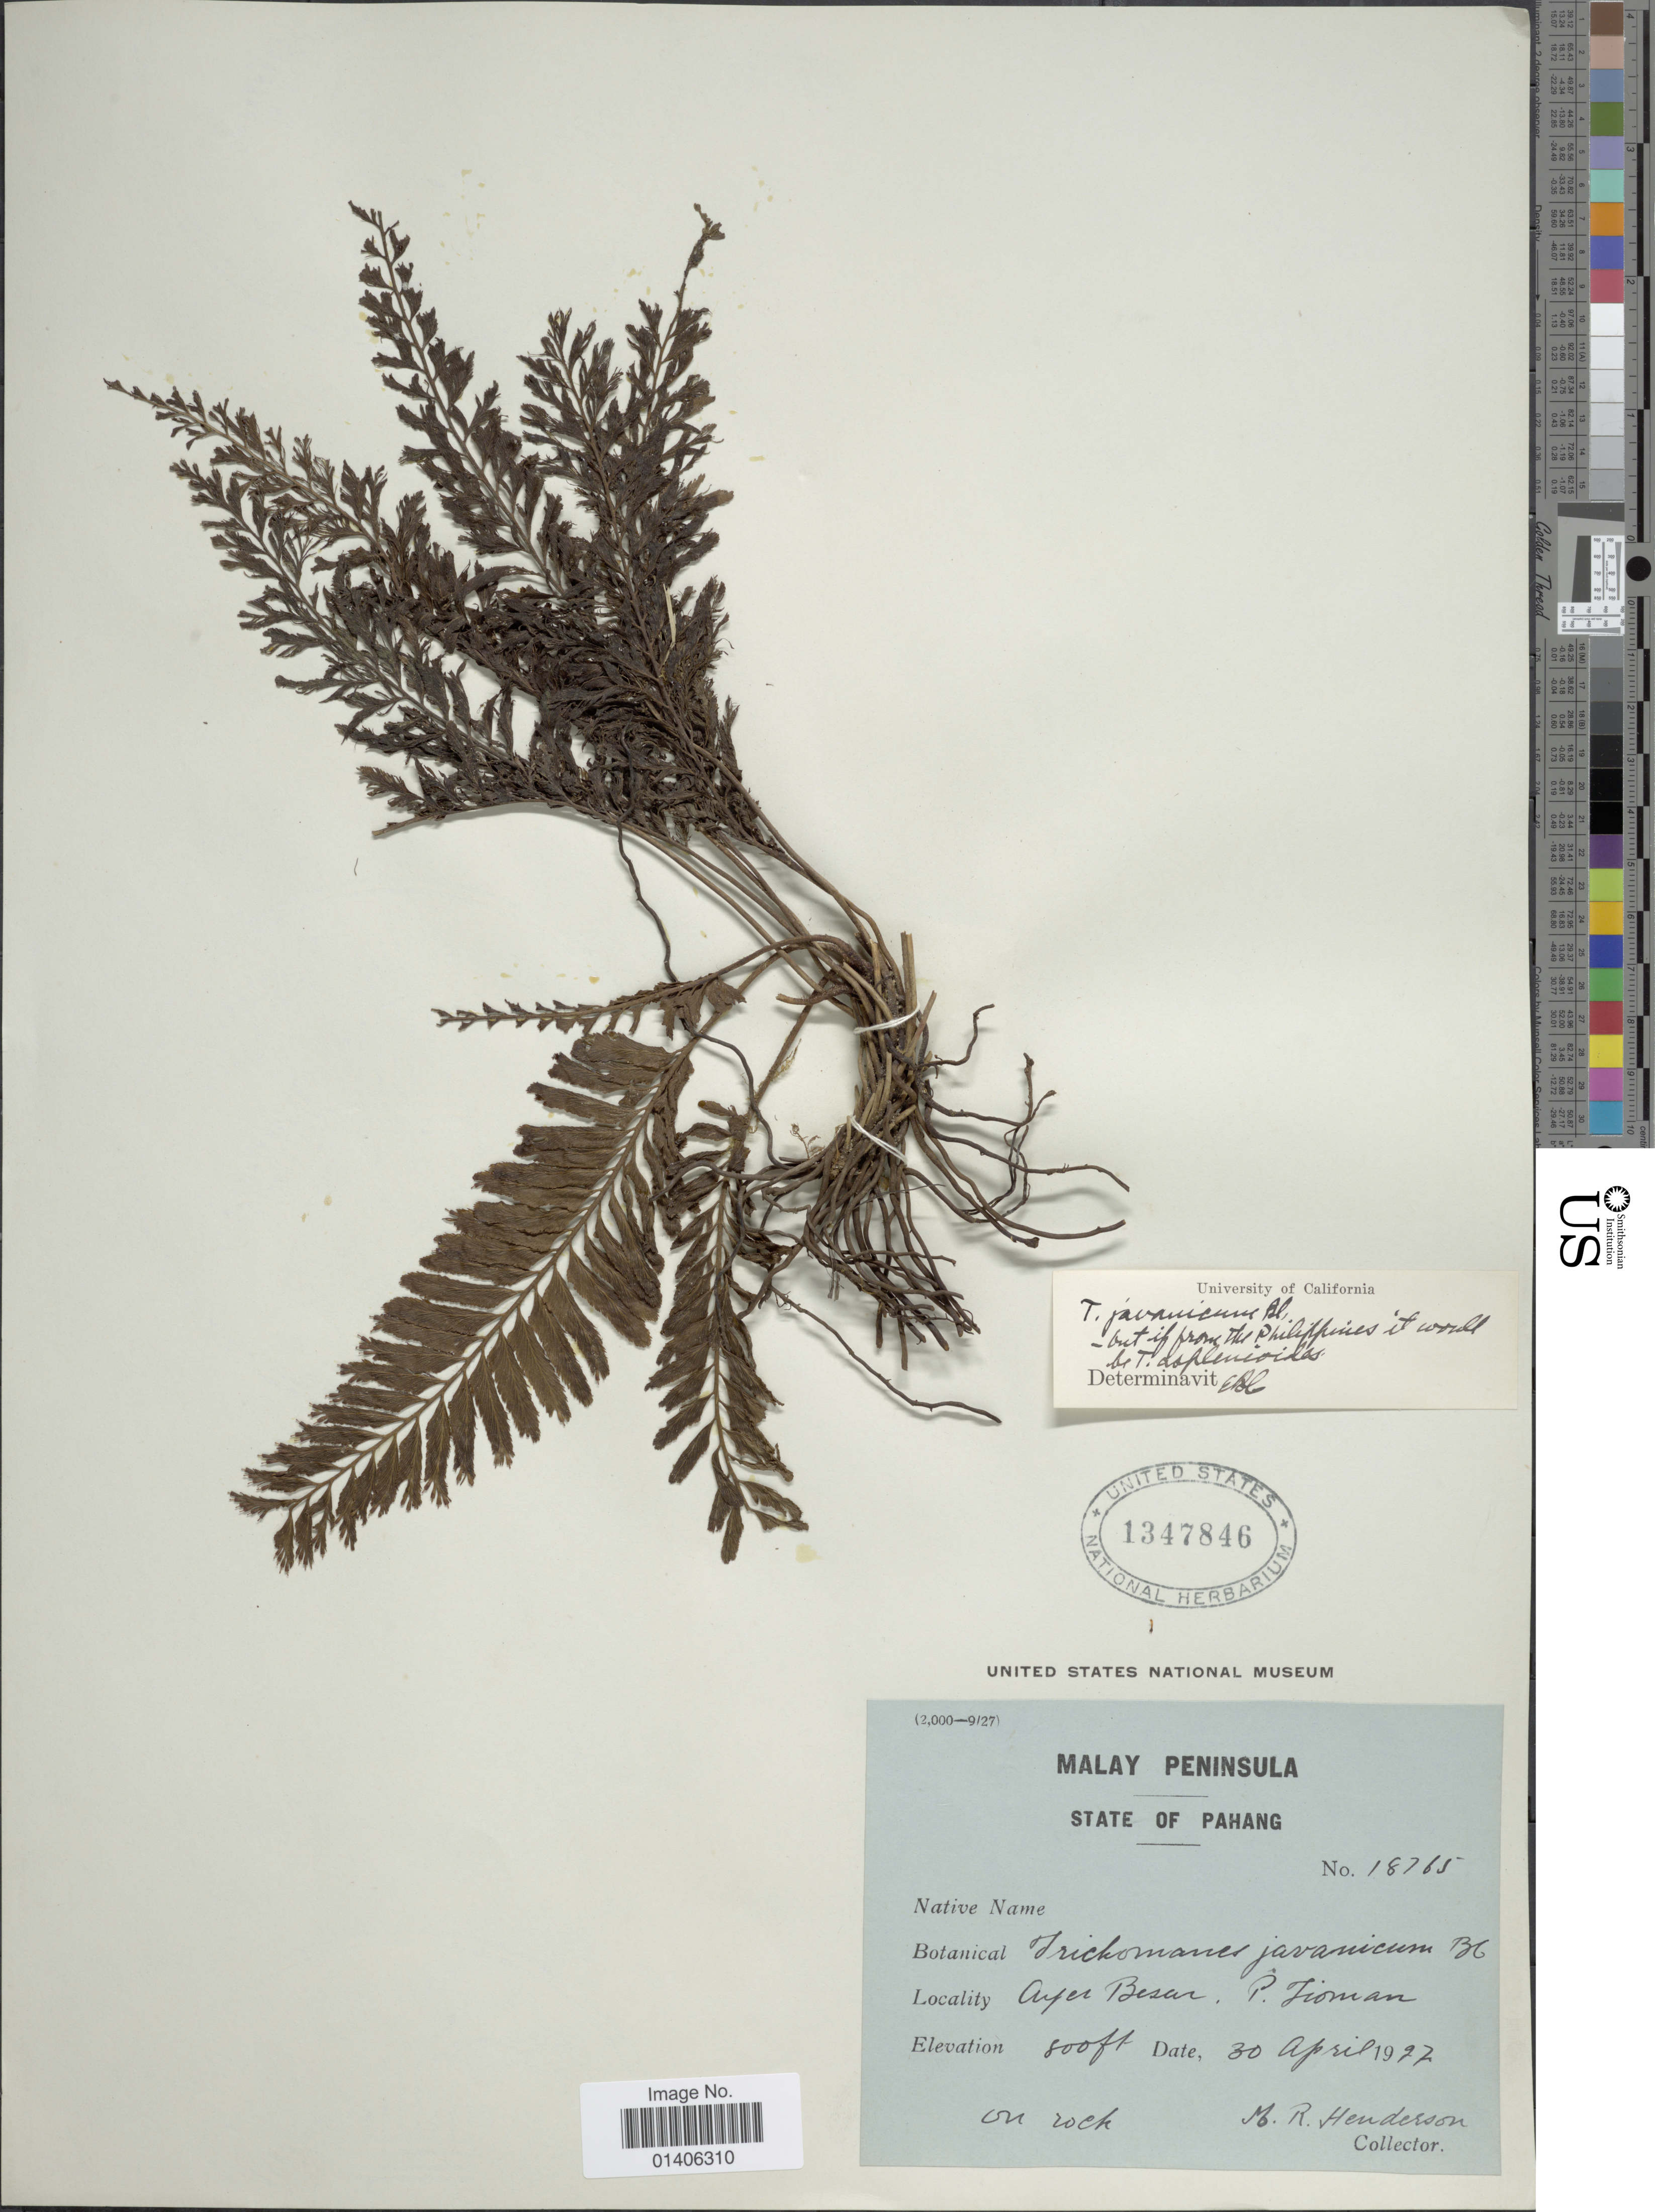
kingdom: Plantae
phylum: Tracheophyta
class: Polypodiopsida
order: Hymenophyllales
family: Hymenophyllaceae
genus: Cephalomanes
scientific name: Cephalomanes javanicum var. asplenoides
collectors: M. Henderson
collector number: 18765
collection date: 1927-04-30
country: Malaysia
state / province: Pahang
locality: Aufer Besar. P. Jioman [interpreted]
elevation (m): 244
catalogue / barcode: US 1347846